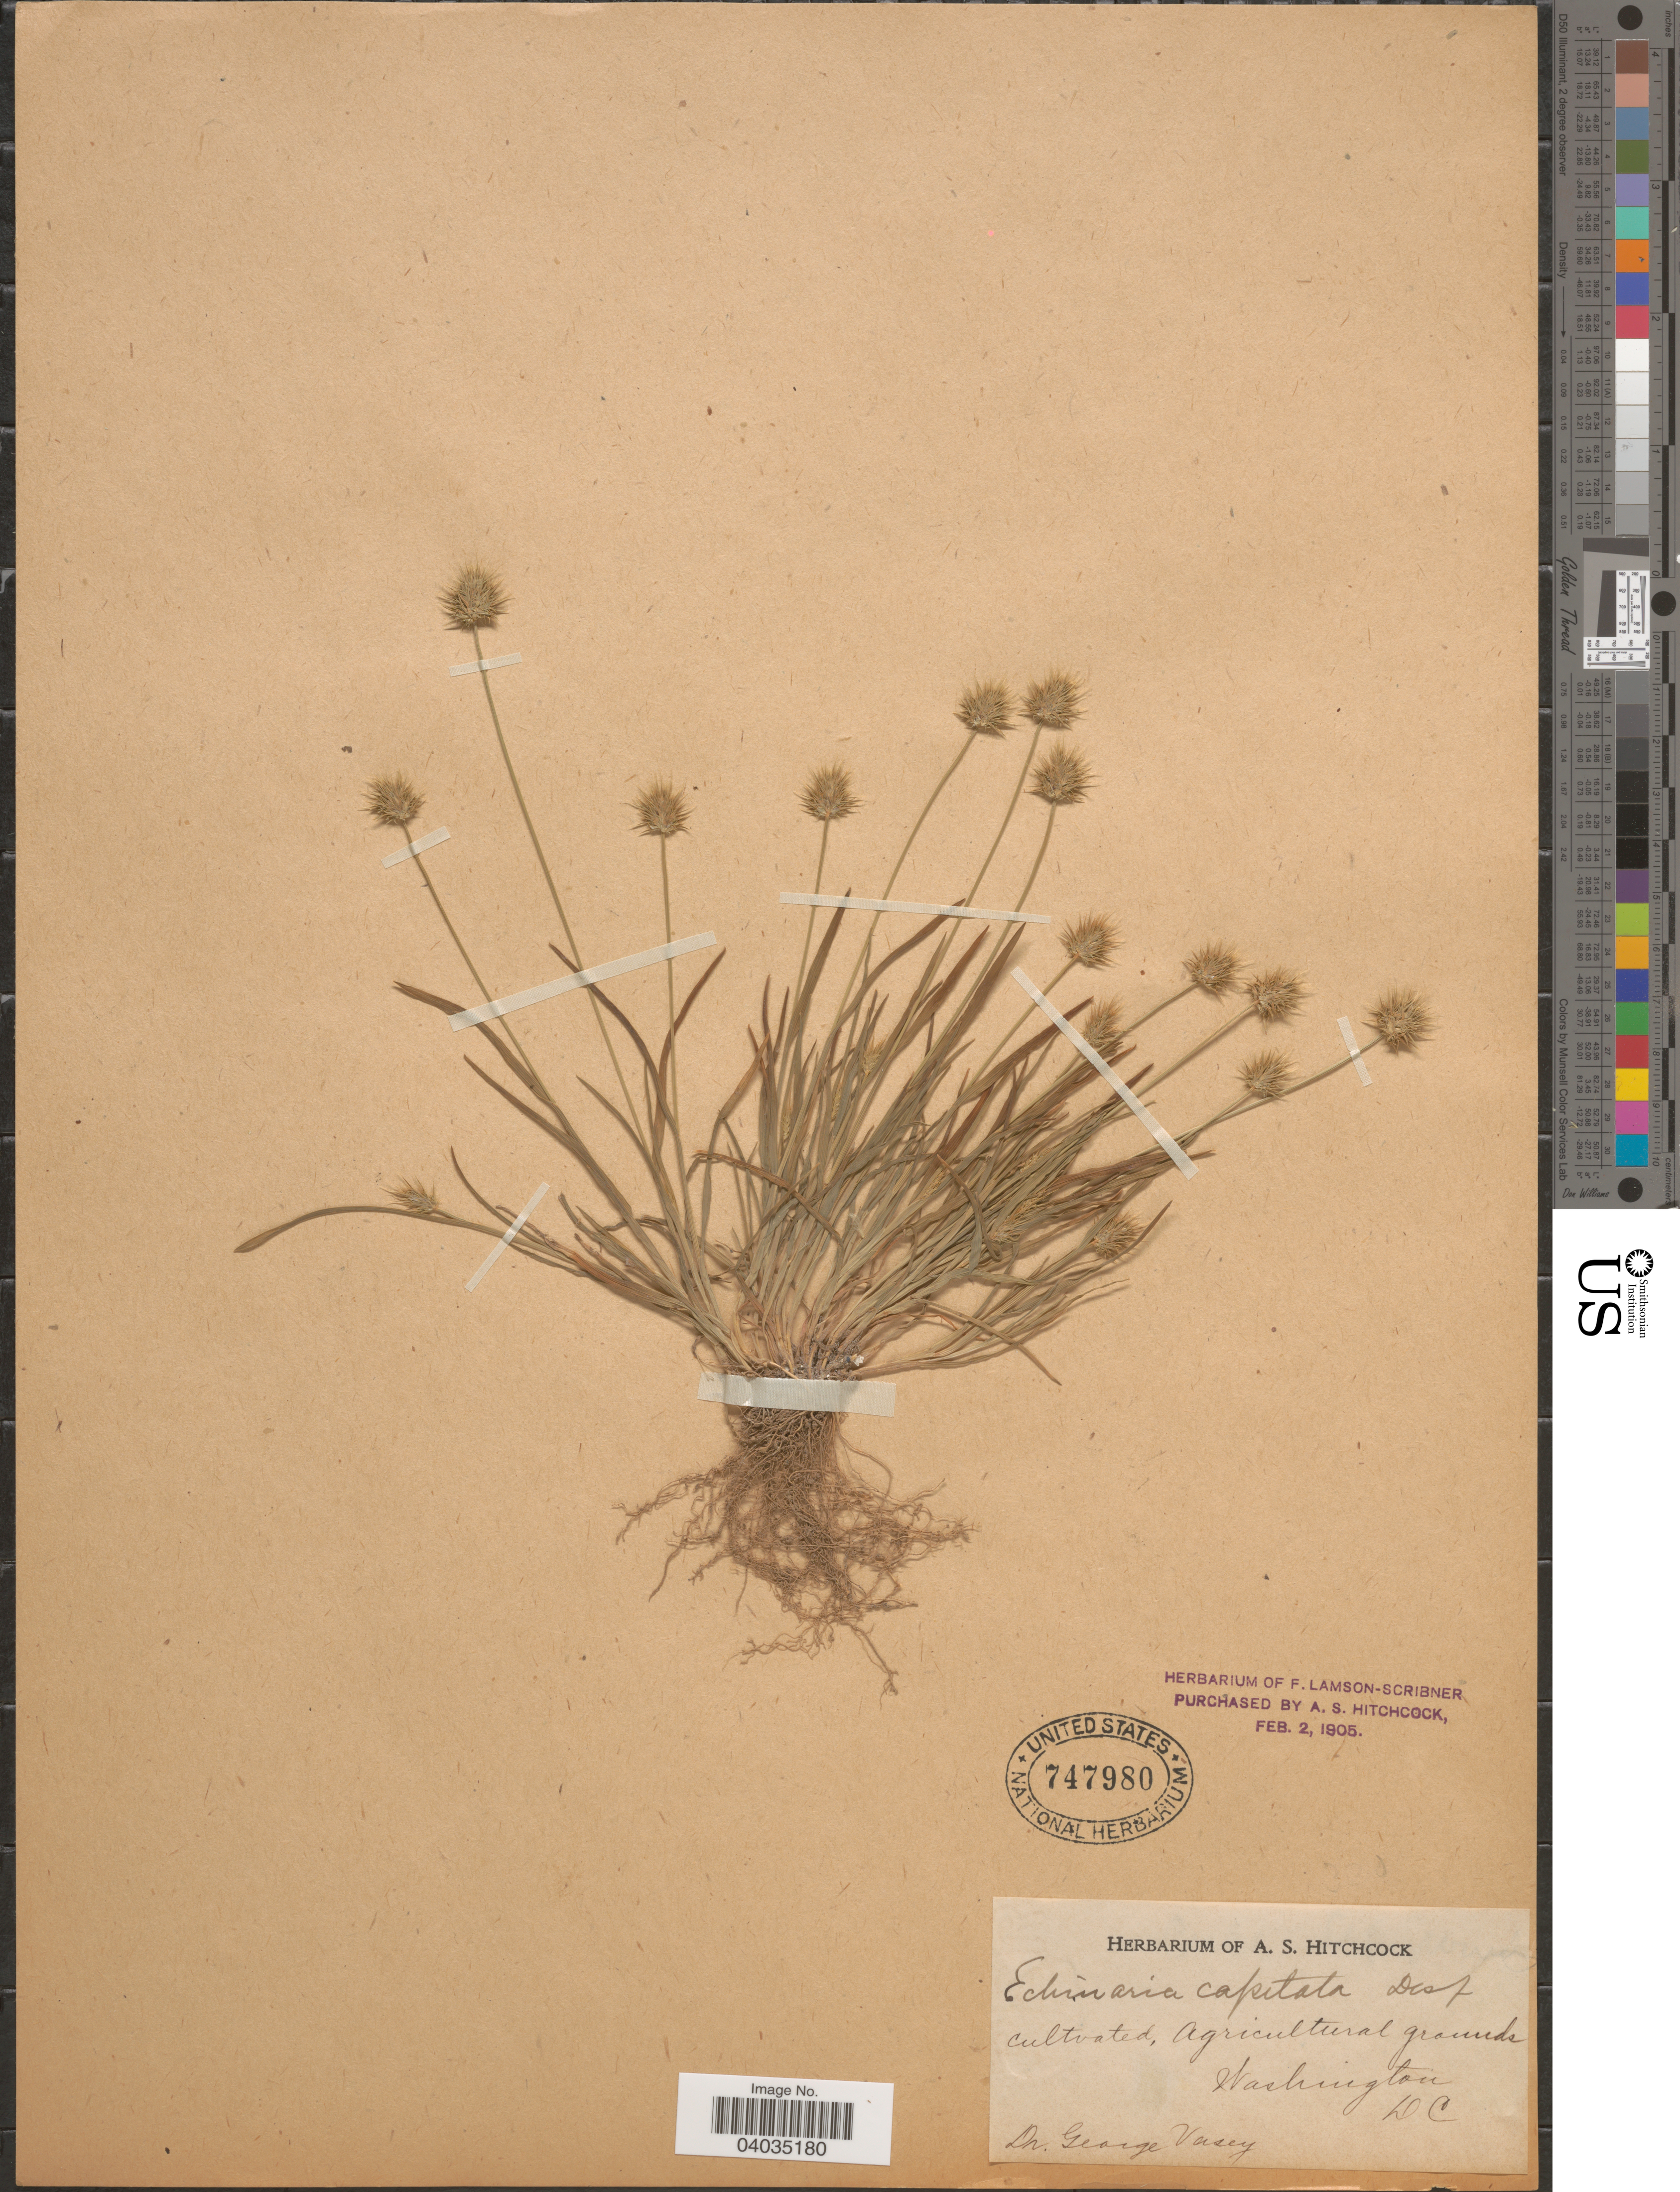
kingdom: Plantae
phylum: Tracheophyta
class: Liliopsida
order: Poales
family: Poaceae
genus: Echinaria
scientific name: Echinaria capitata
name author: (L.) Desf.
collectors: G. R. Vasey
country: United States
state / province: District of Columbia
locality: Agricultural grounds. Washington DC.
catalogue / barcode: US 747980